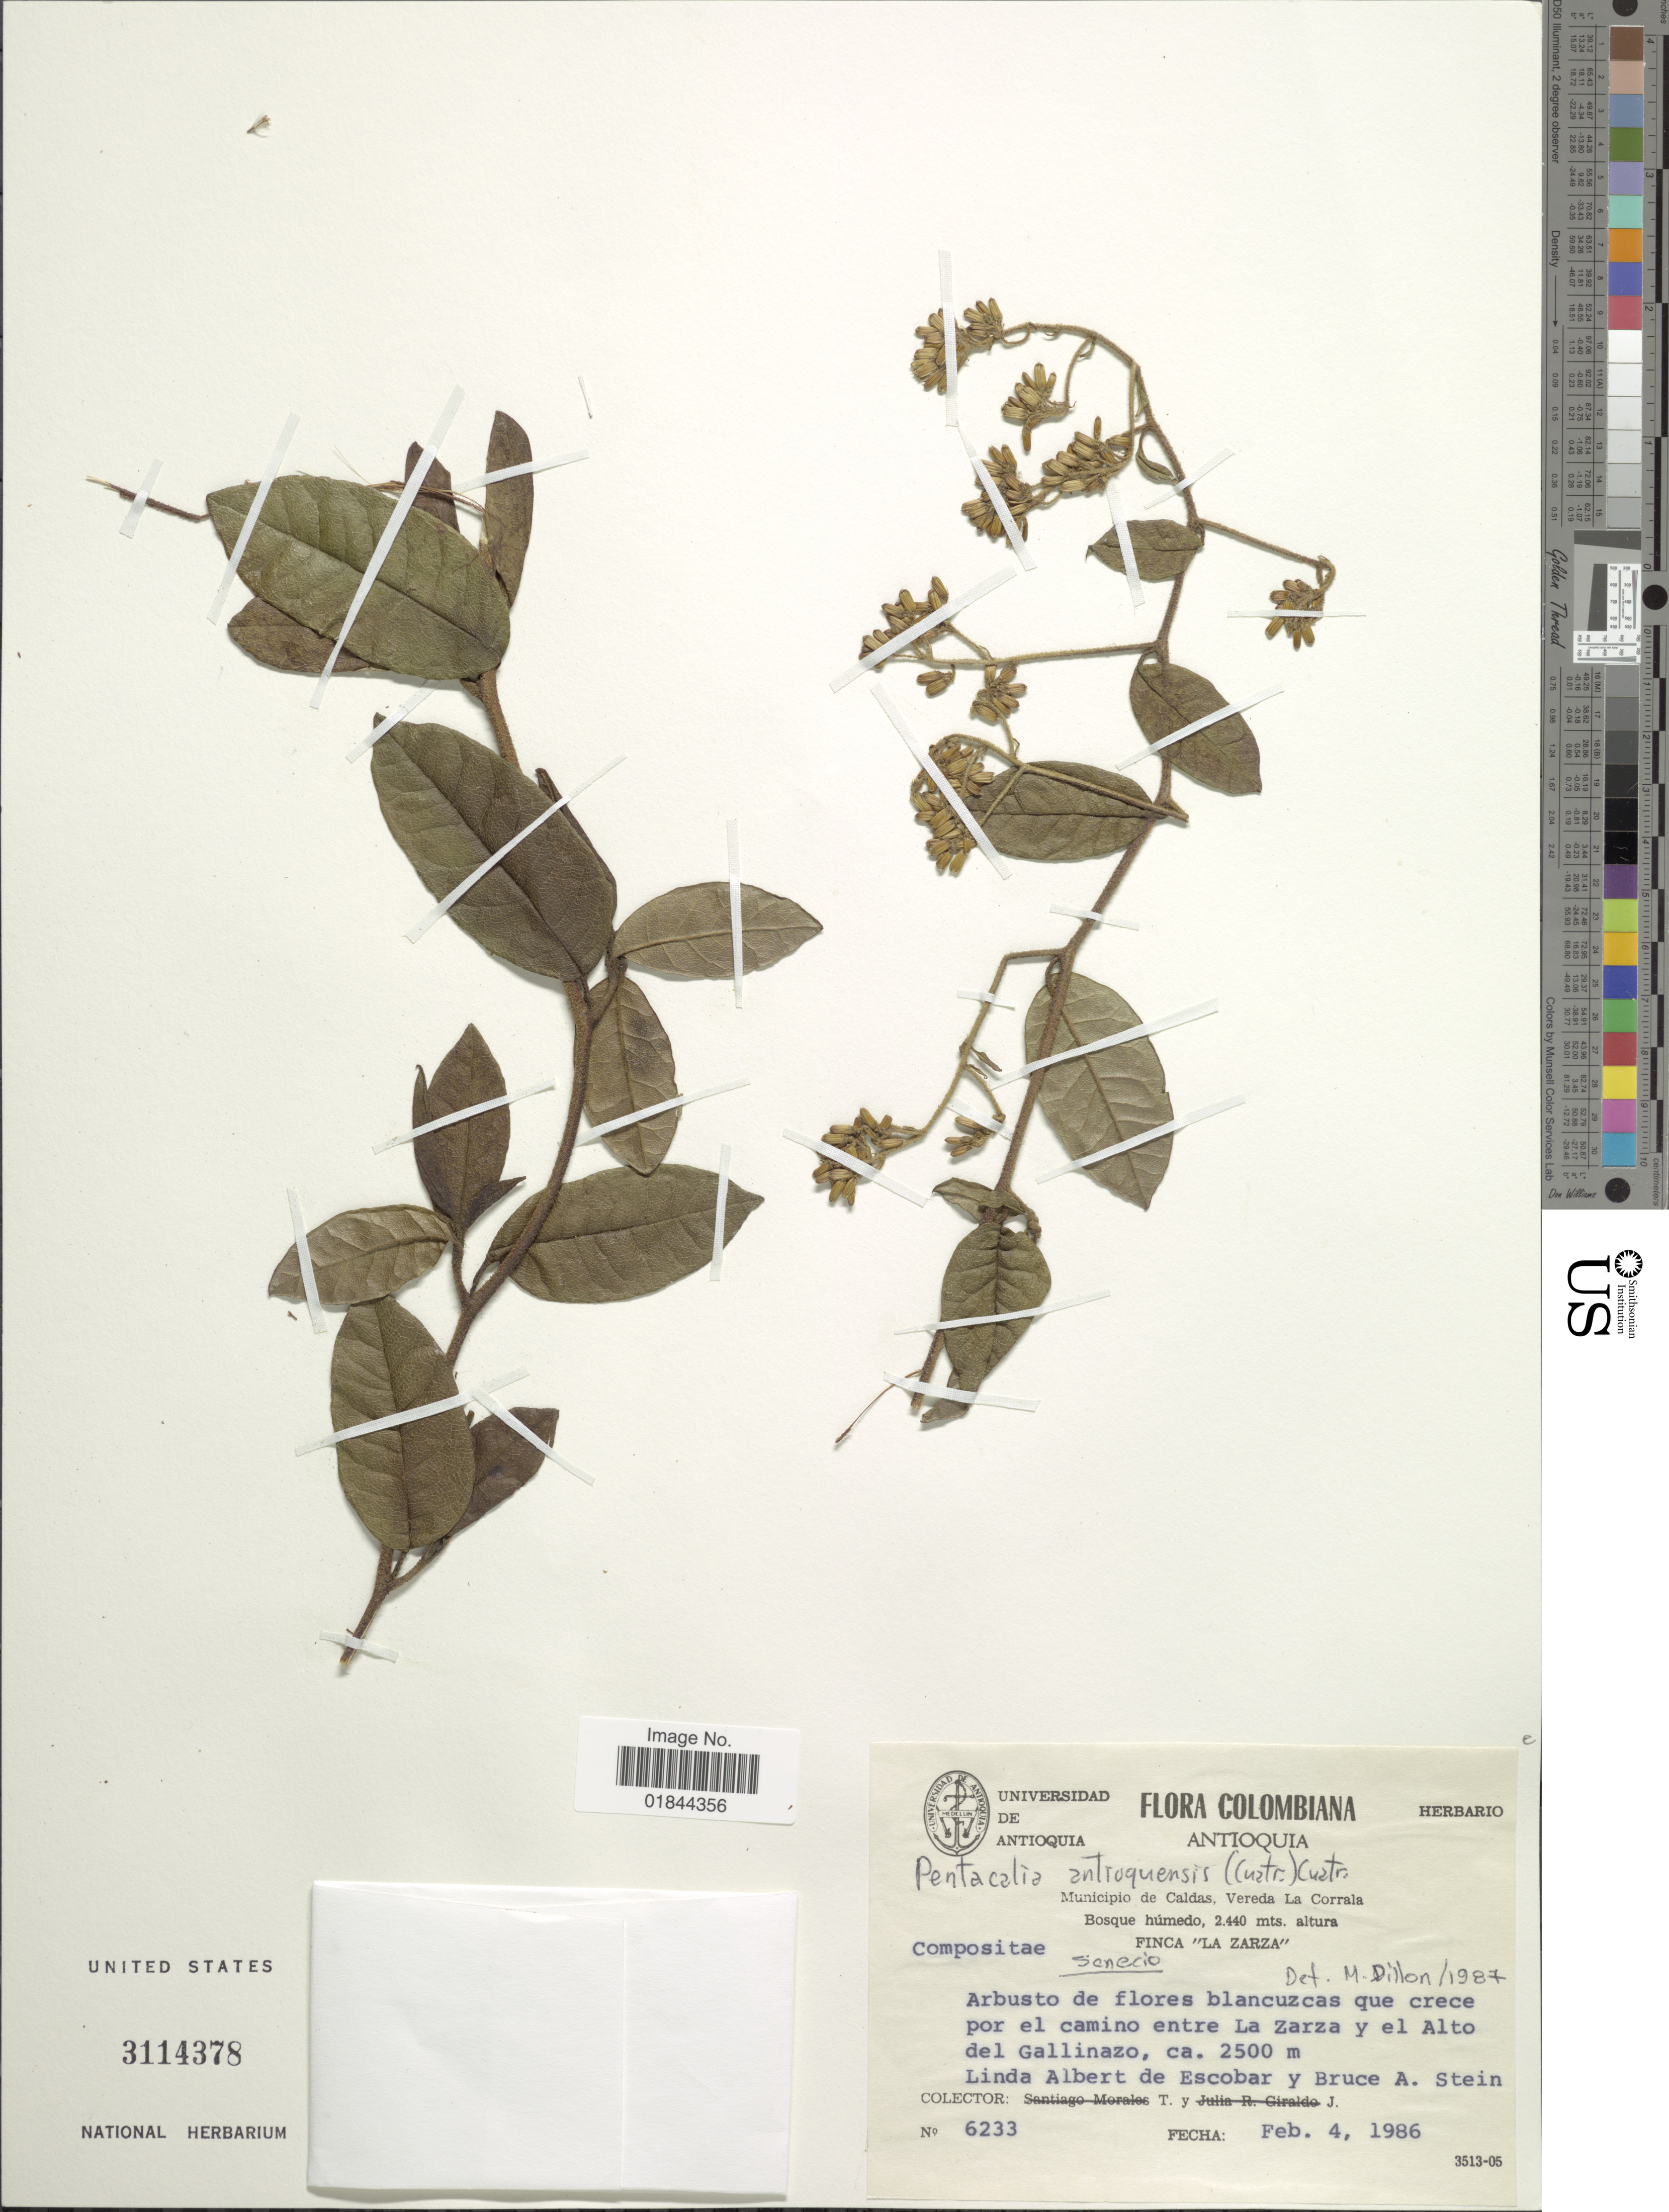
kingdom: Plantae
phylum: Tracheophyta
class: Magnoliopsida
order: Asterales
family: Asteraceae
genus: Pentacalia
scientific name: Pentacalia antioquensis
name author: (Cuatrec.) Cuatrec.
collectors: L. K. de Escobar & B. A. Stein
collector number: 6233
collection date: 1986-02-04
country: Colombia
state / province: Antioquia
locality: Arbusto de flores blancuzcas que crece por el camino entre La Zarza y el Alto del Gallinazo, Municipio de Caldas, Vereda La Corrala Bosque húmedo, Finca 'La Zarza'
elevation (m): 2500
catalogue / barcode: US 3114378